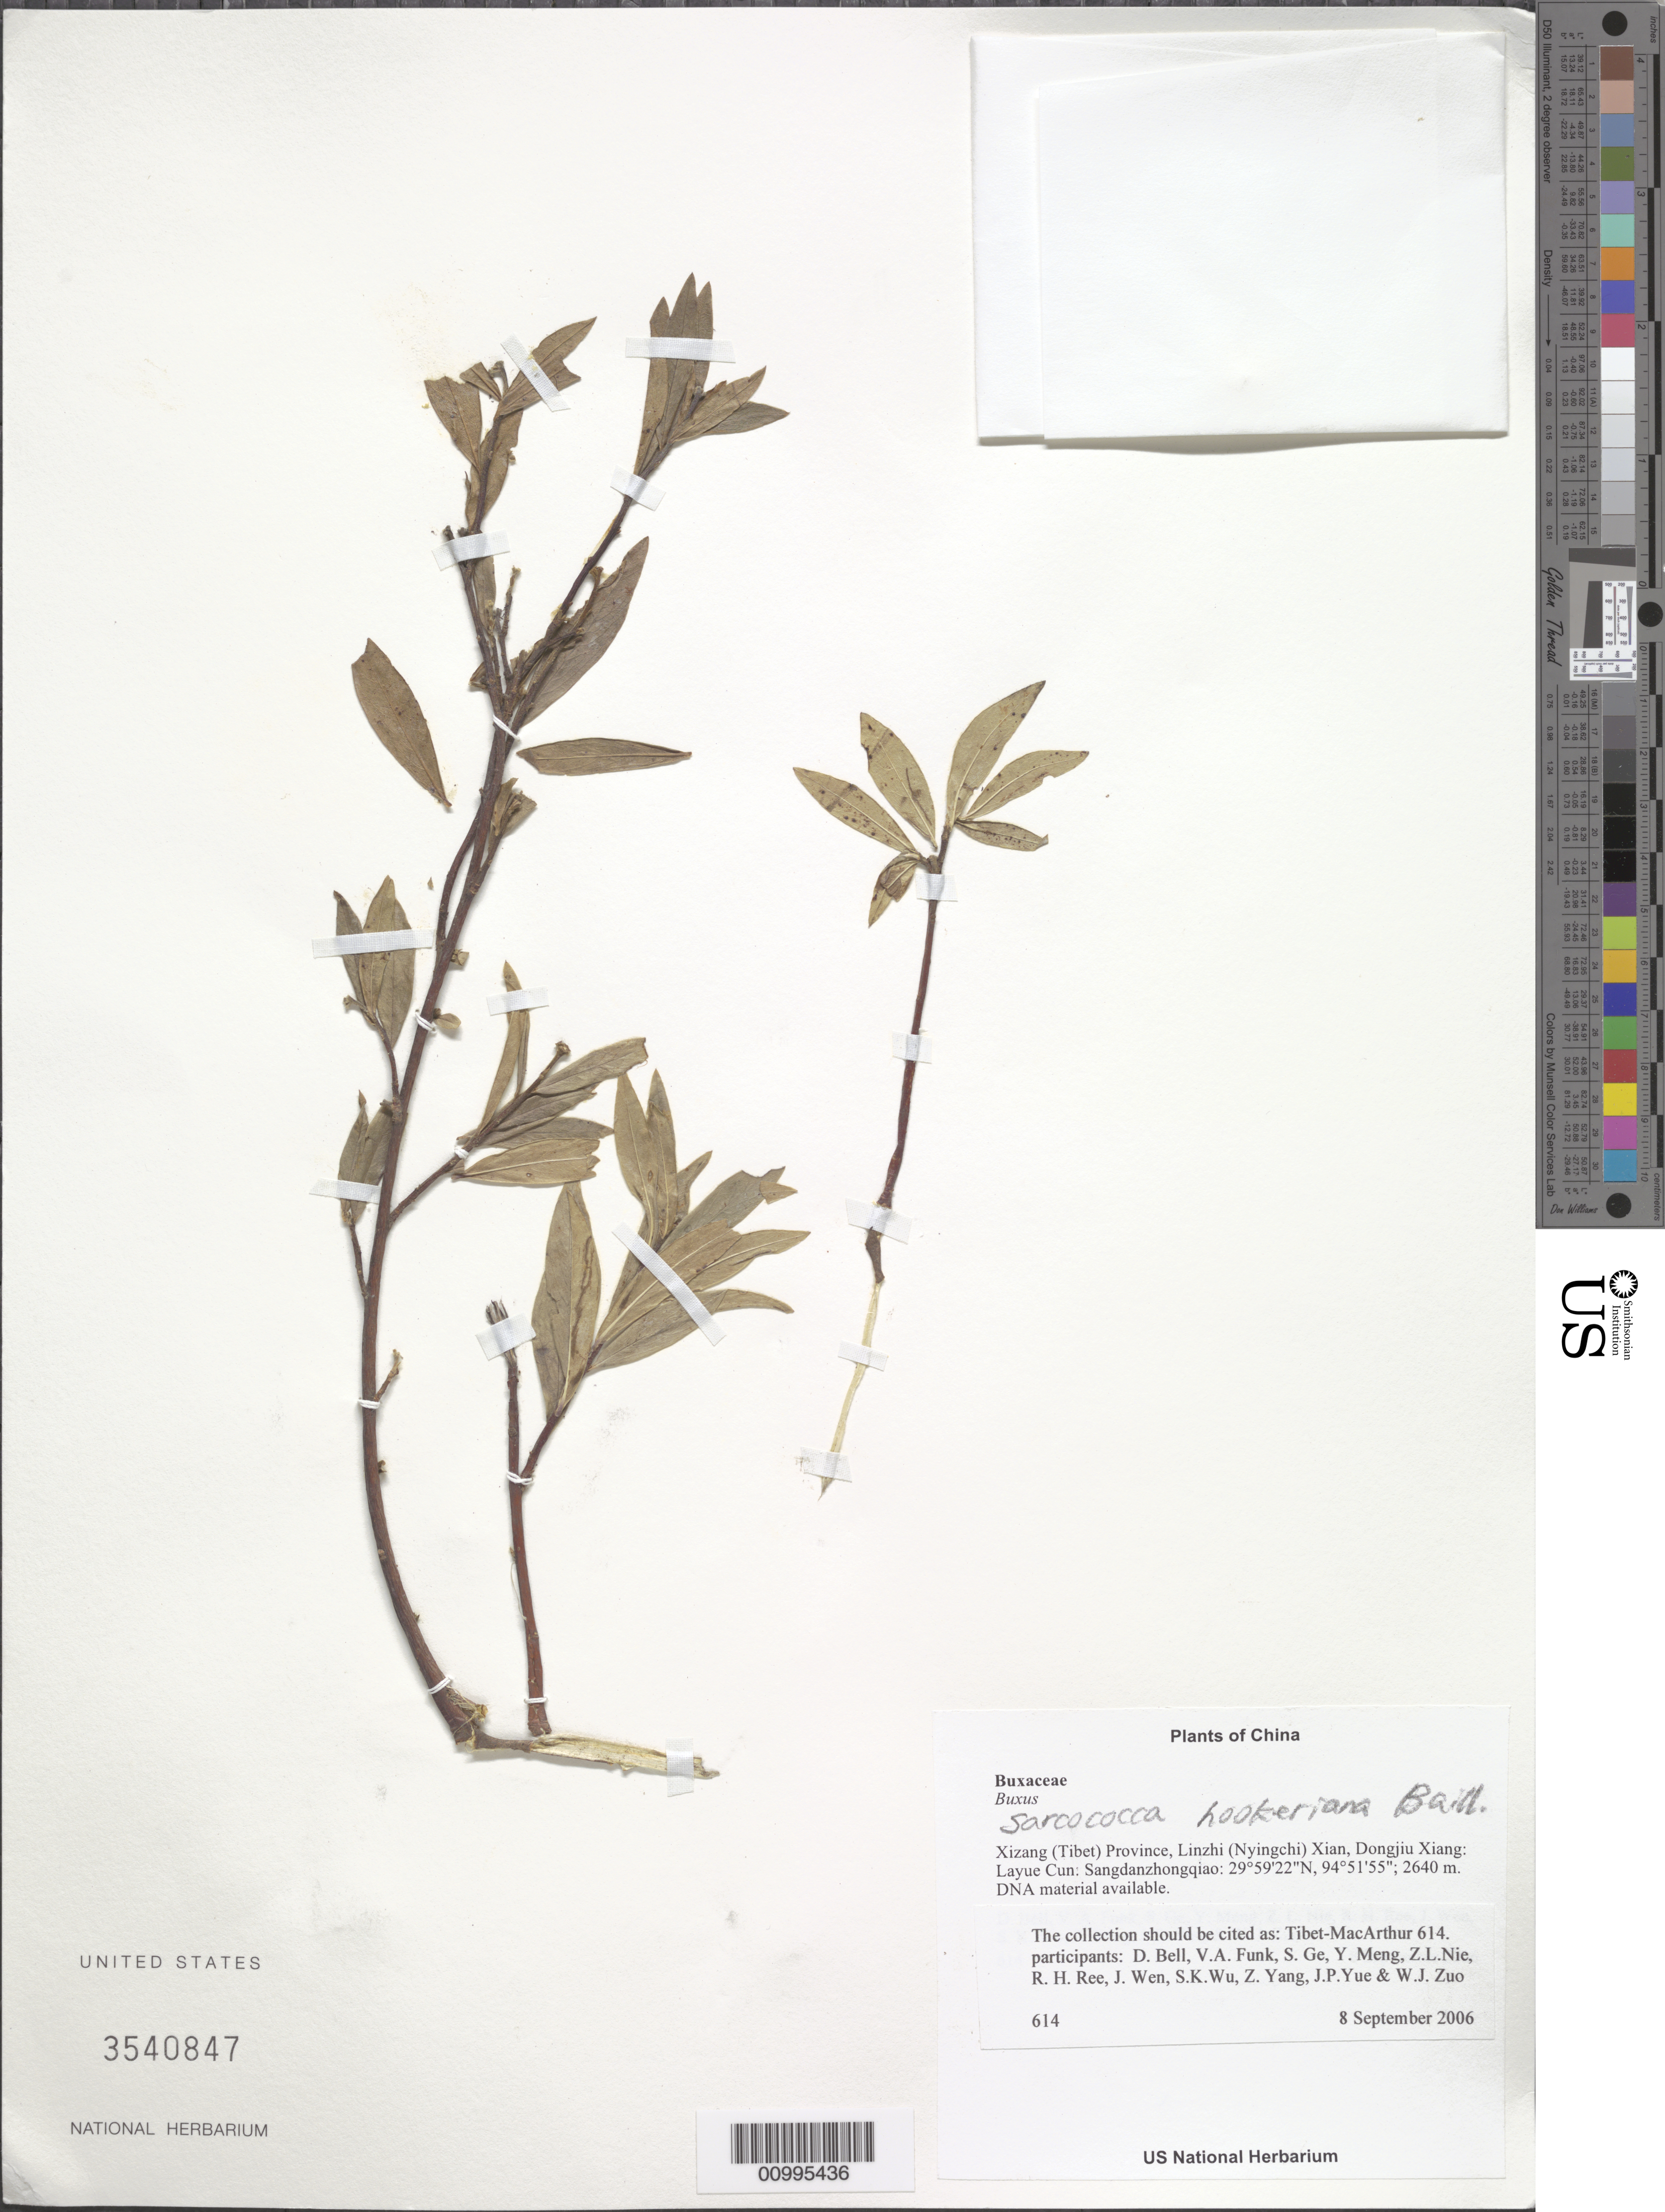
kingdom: Plantae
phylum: Tracheophyta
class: Magnoliopsida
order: Buxales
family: Buxaceae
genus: Sarcococca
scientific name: Sarcococca hookeriana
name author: Baill.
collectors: Tibet-MacArthur, D. A. Bell, V. Funk, S. Ge, Y. Meng, Z. Nie, R. Ree, J. Wen, S. K. Wu, Z. Yang, J. Yue & W. Zuo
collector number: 614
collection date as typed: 08 Sep 2006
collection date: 2006-09-08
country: China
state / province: Xizang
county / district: Linzhi (Nyingchi) Xian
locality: Dongjiu Xiang: Layue Cun: Sangdanzhongqiao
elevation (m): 2640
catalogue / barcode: US 3540847